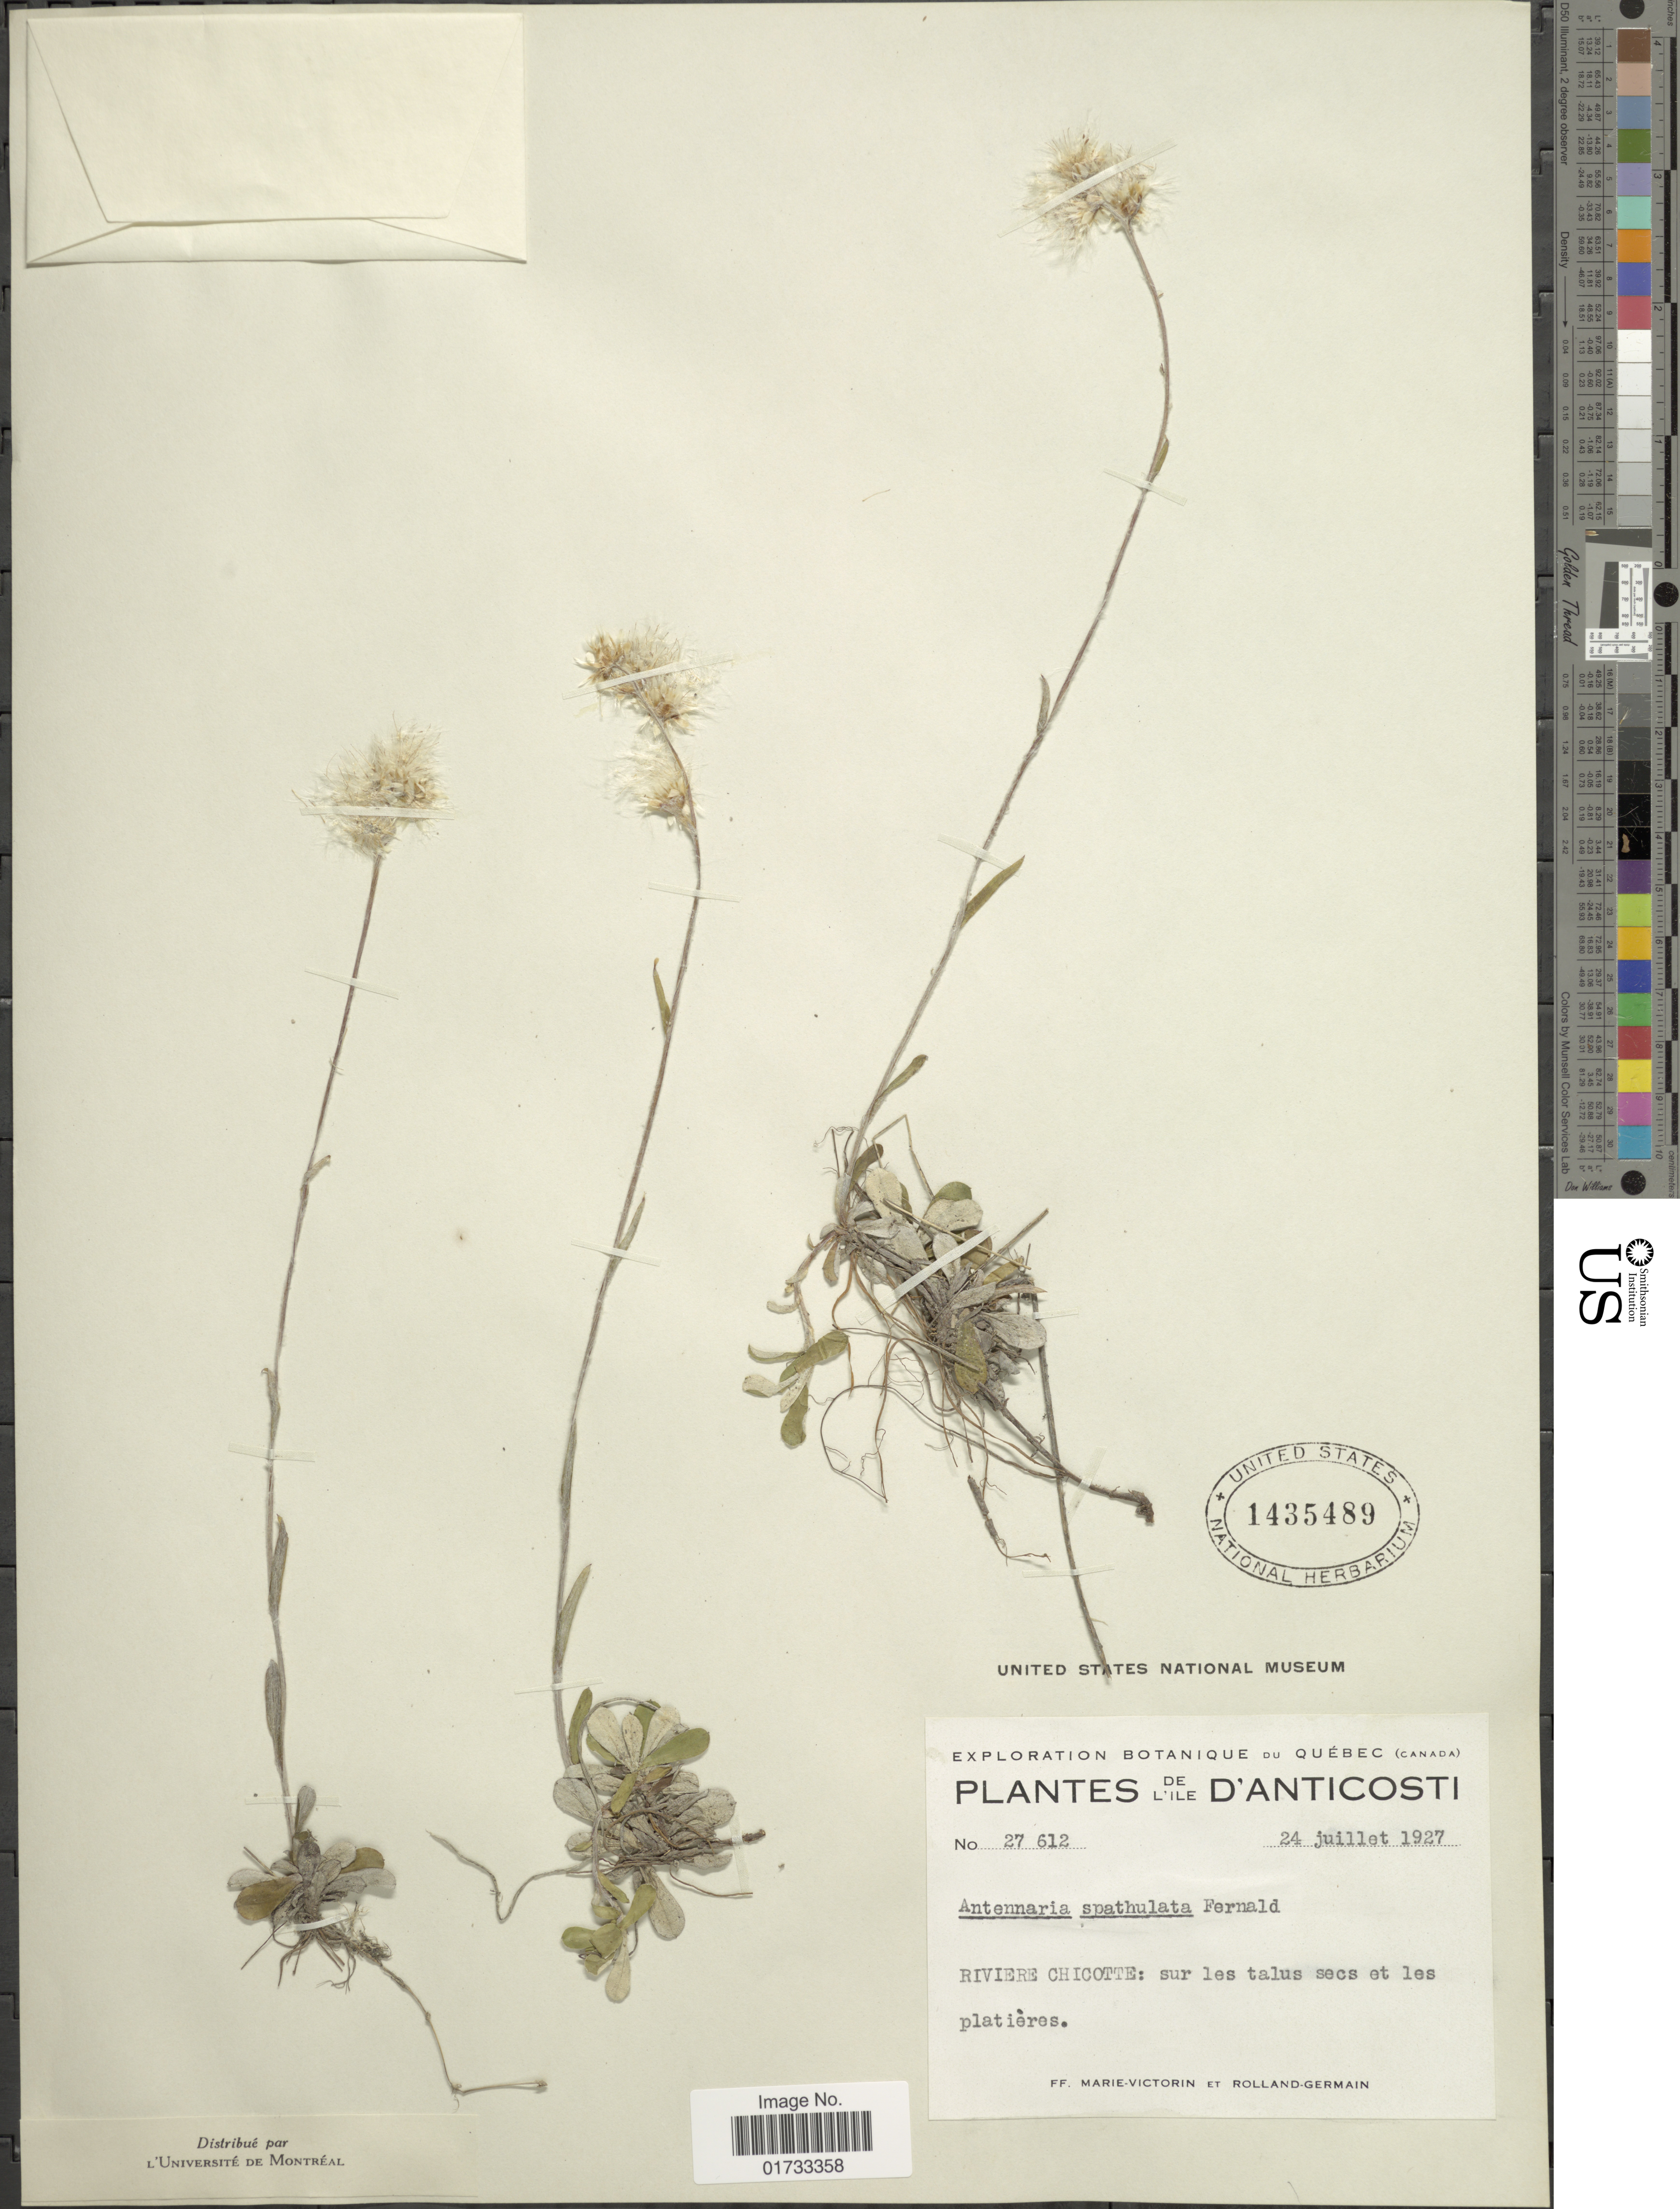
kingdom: Plantae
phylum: Tracheophyta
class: Magnoliopsida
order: Asterales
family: Asteraceae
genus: Antennaria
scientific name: Antennaria spathulata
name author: (Fernald) Fernald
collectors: F. Marie-Victorin & Rolland-Germain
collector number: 27612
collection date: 1927-07-24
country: Canada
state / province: Quebec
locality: L'ile D'Anticosti, Riviere Chicotte: sure les talus sec le les platiéres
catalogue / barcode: US 1435489